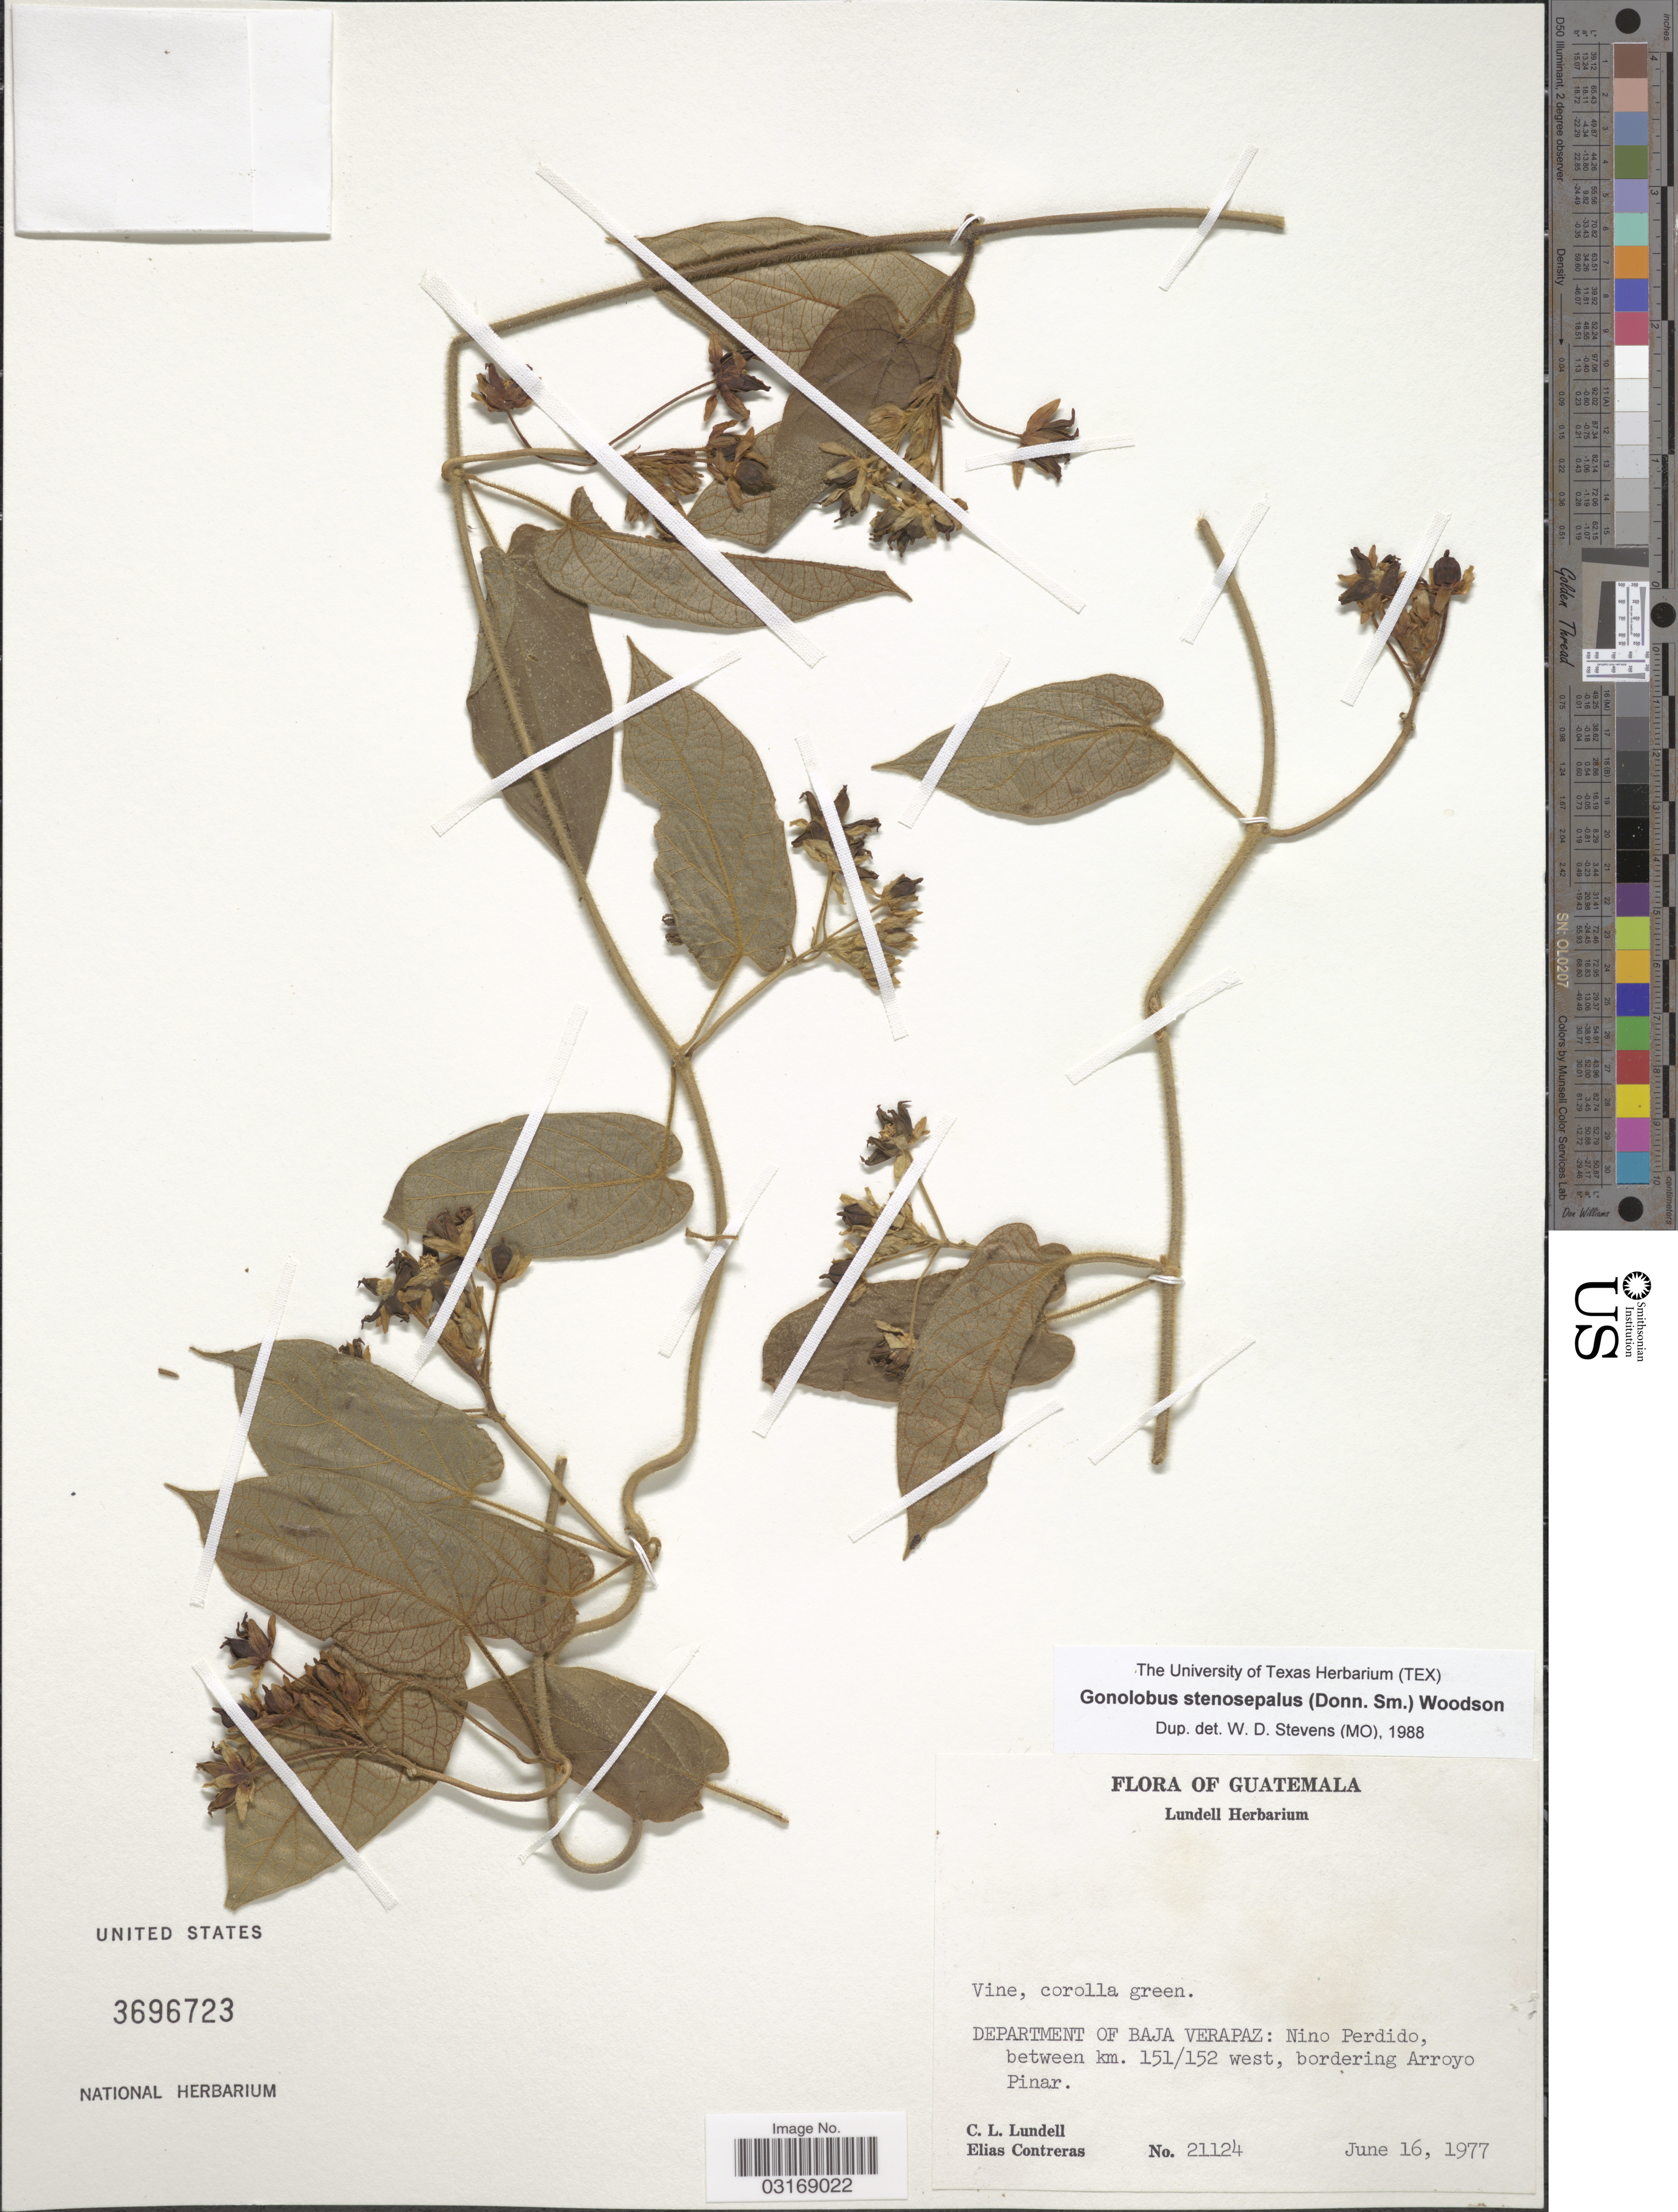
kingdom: Plantae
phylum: Tracheophyta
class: Magnoliopsida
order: Gentianales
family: Apocynaceae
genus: Gonolobus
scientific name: Gonolobus stenosepalus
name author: (Donn. Sm.) Woodson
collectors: C. L. Lundell & E. Contreras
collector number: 21124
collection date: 1977-06-16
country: Guatemala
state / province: Baja Verapaz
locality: Department of Baja Verapaz: Nino Perdido, between km. 151/152 west, bordering Arroyo Pinar.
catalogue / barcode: US 3696723